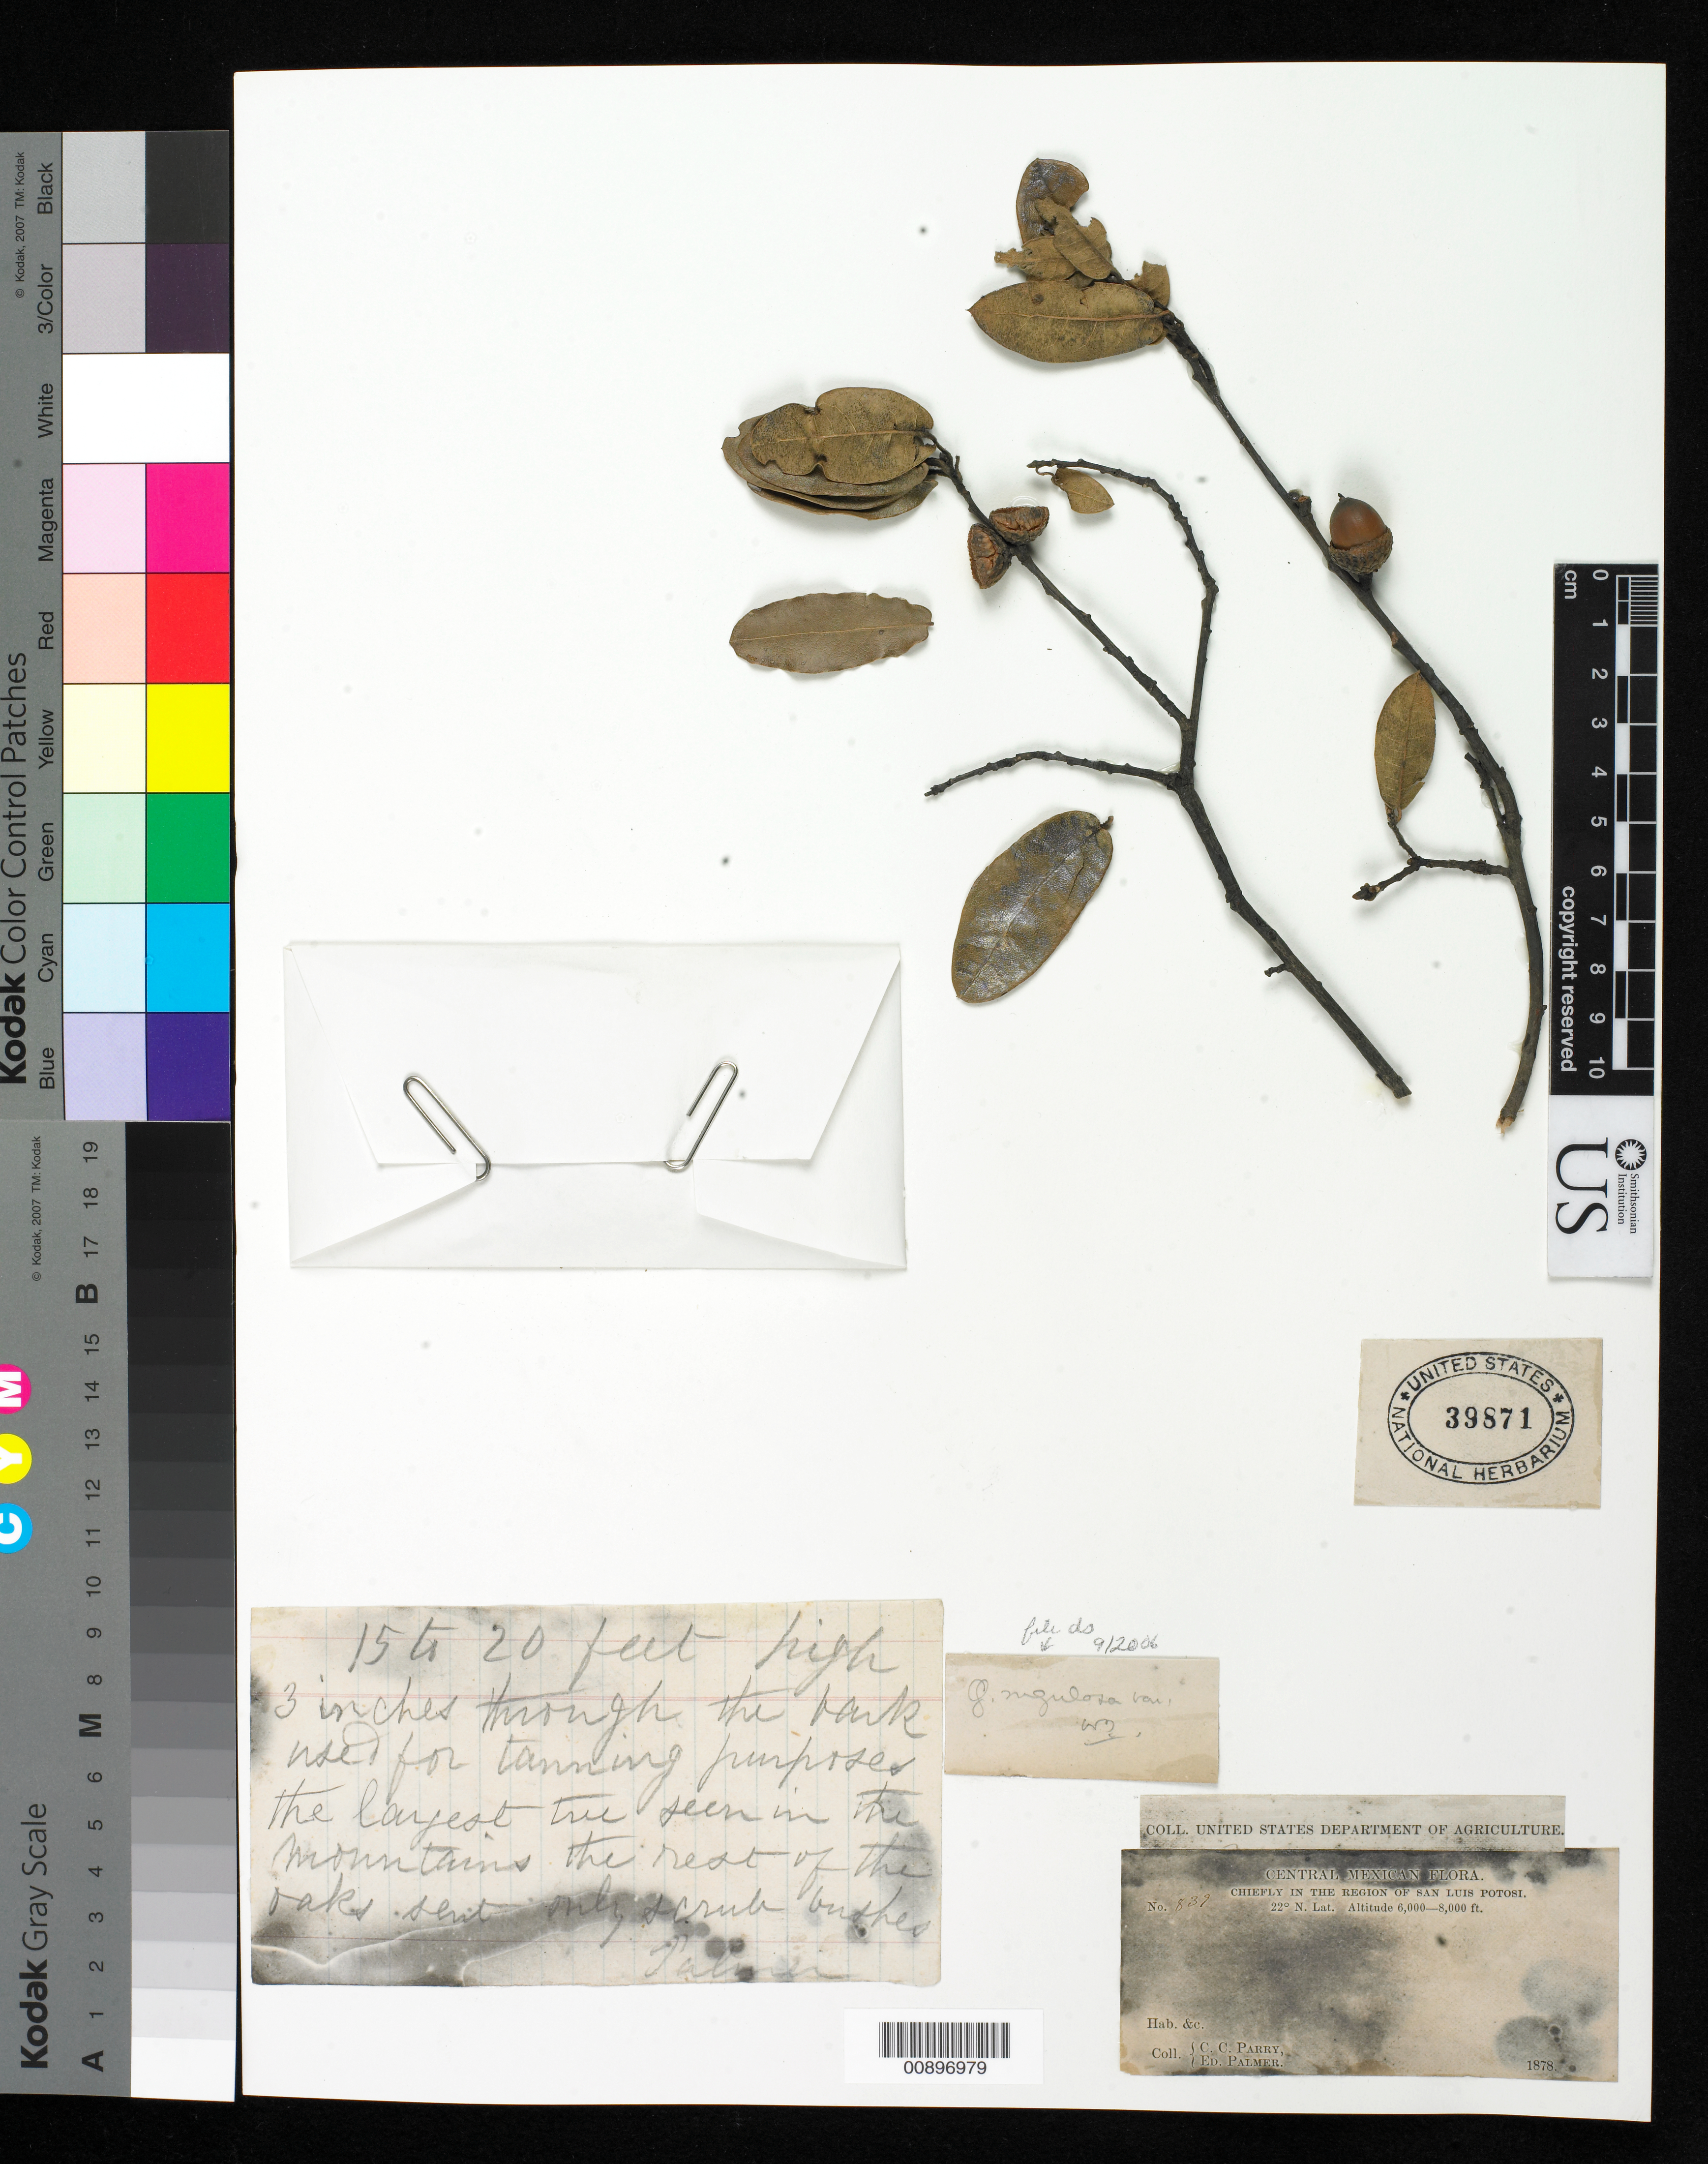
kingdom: Plantae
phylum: Tracheophyta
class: Magnoliopsida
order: Fagales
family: Fagaceae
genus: Quercus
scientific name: Quercus rugulosa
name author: M. Martens & Galeotti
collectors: C. C. Parry & E. Palmer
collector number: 839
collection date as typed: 1878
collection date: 1878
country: Mexico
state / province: San Luis Potosí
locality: Chiefly in the region of San Luis Potosí.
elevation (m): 1829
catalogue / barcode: US 39871